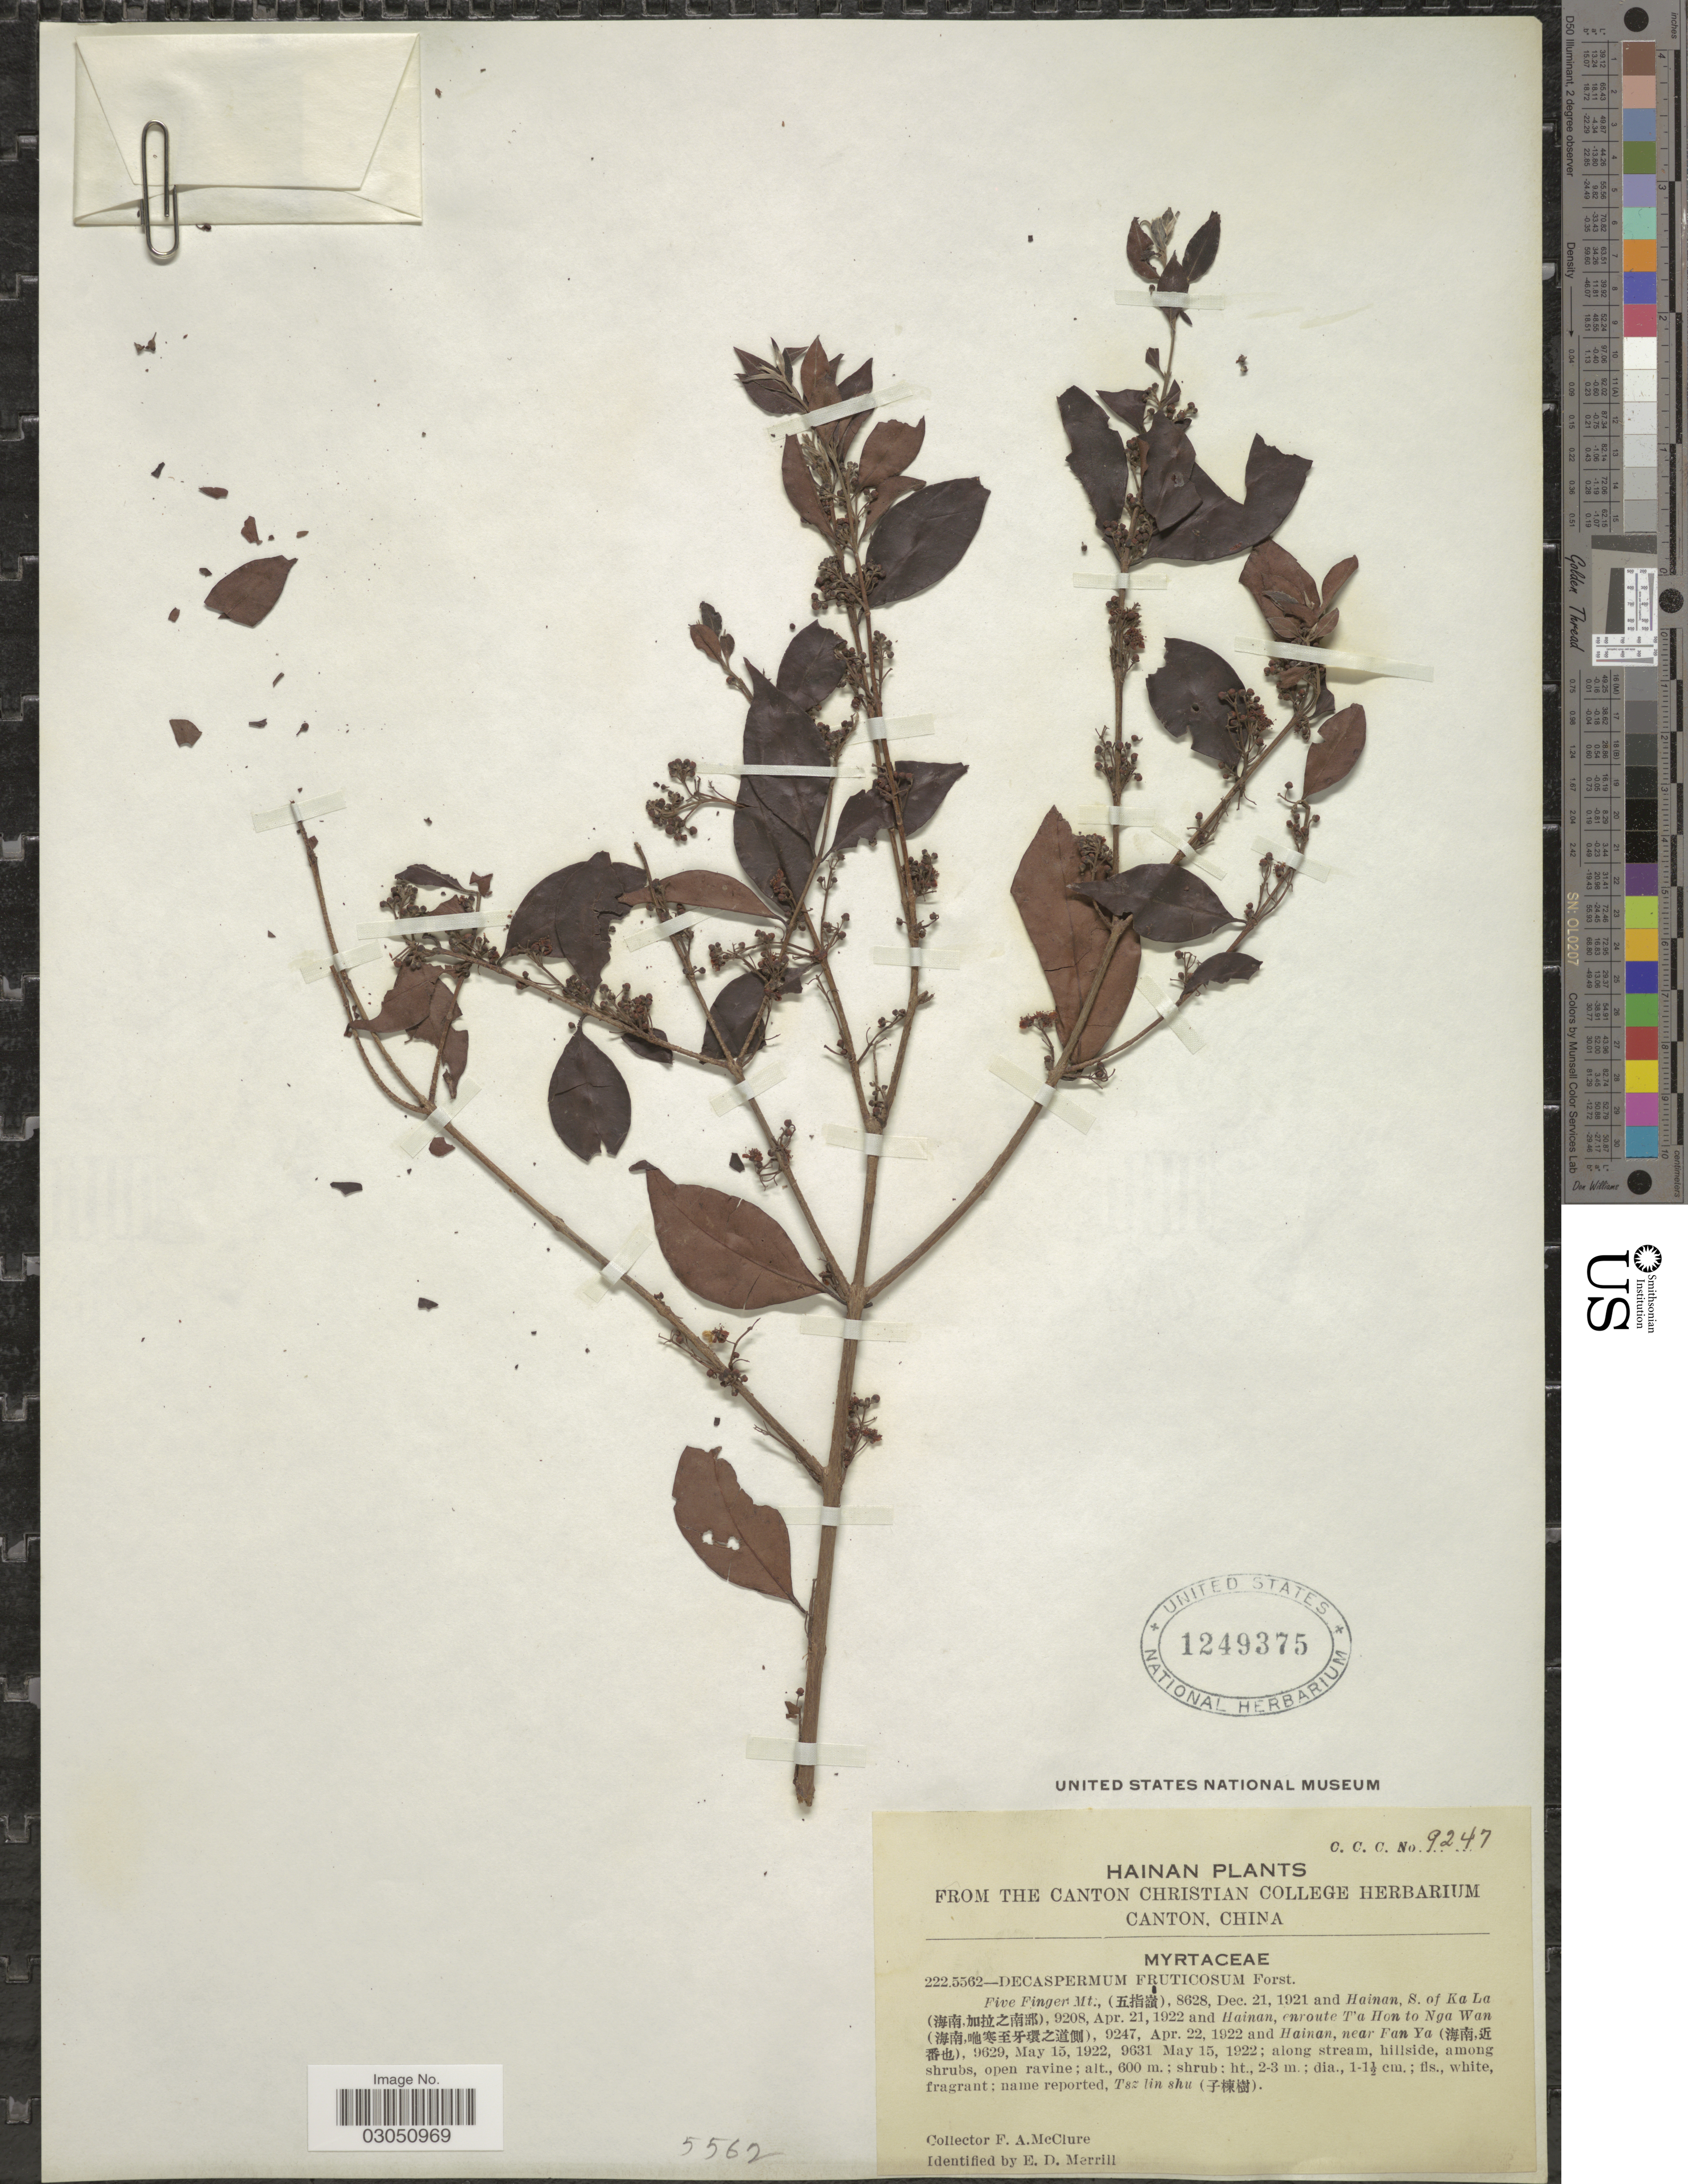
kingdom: Plantae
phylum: Tracheophyta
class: Magnoliopsida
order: Myrtales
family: Myrtaceae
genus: Decaspermum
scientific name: Decaspermum gracilentum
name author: (Hance) Merr. & L.M. Perry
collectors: F. A. McClure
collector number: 9247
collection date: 1922-04-22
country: China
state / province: Hainan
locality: Five Finger Mt., and Hainan, near Fan Ya.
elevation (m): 600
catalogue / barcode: US 1249375